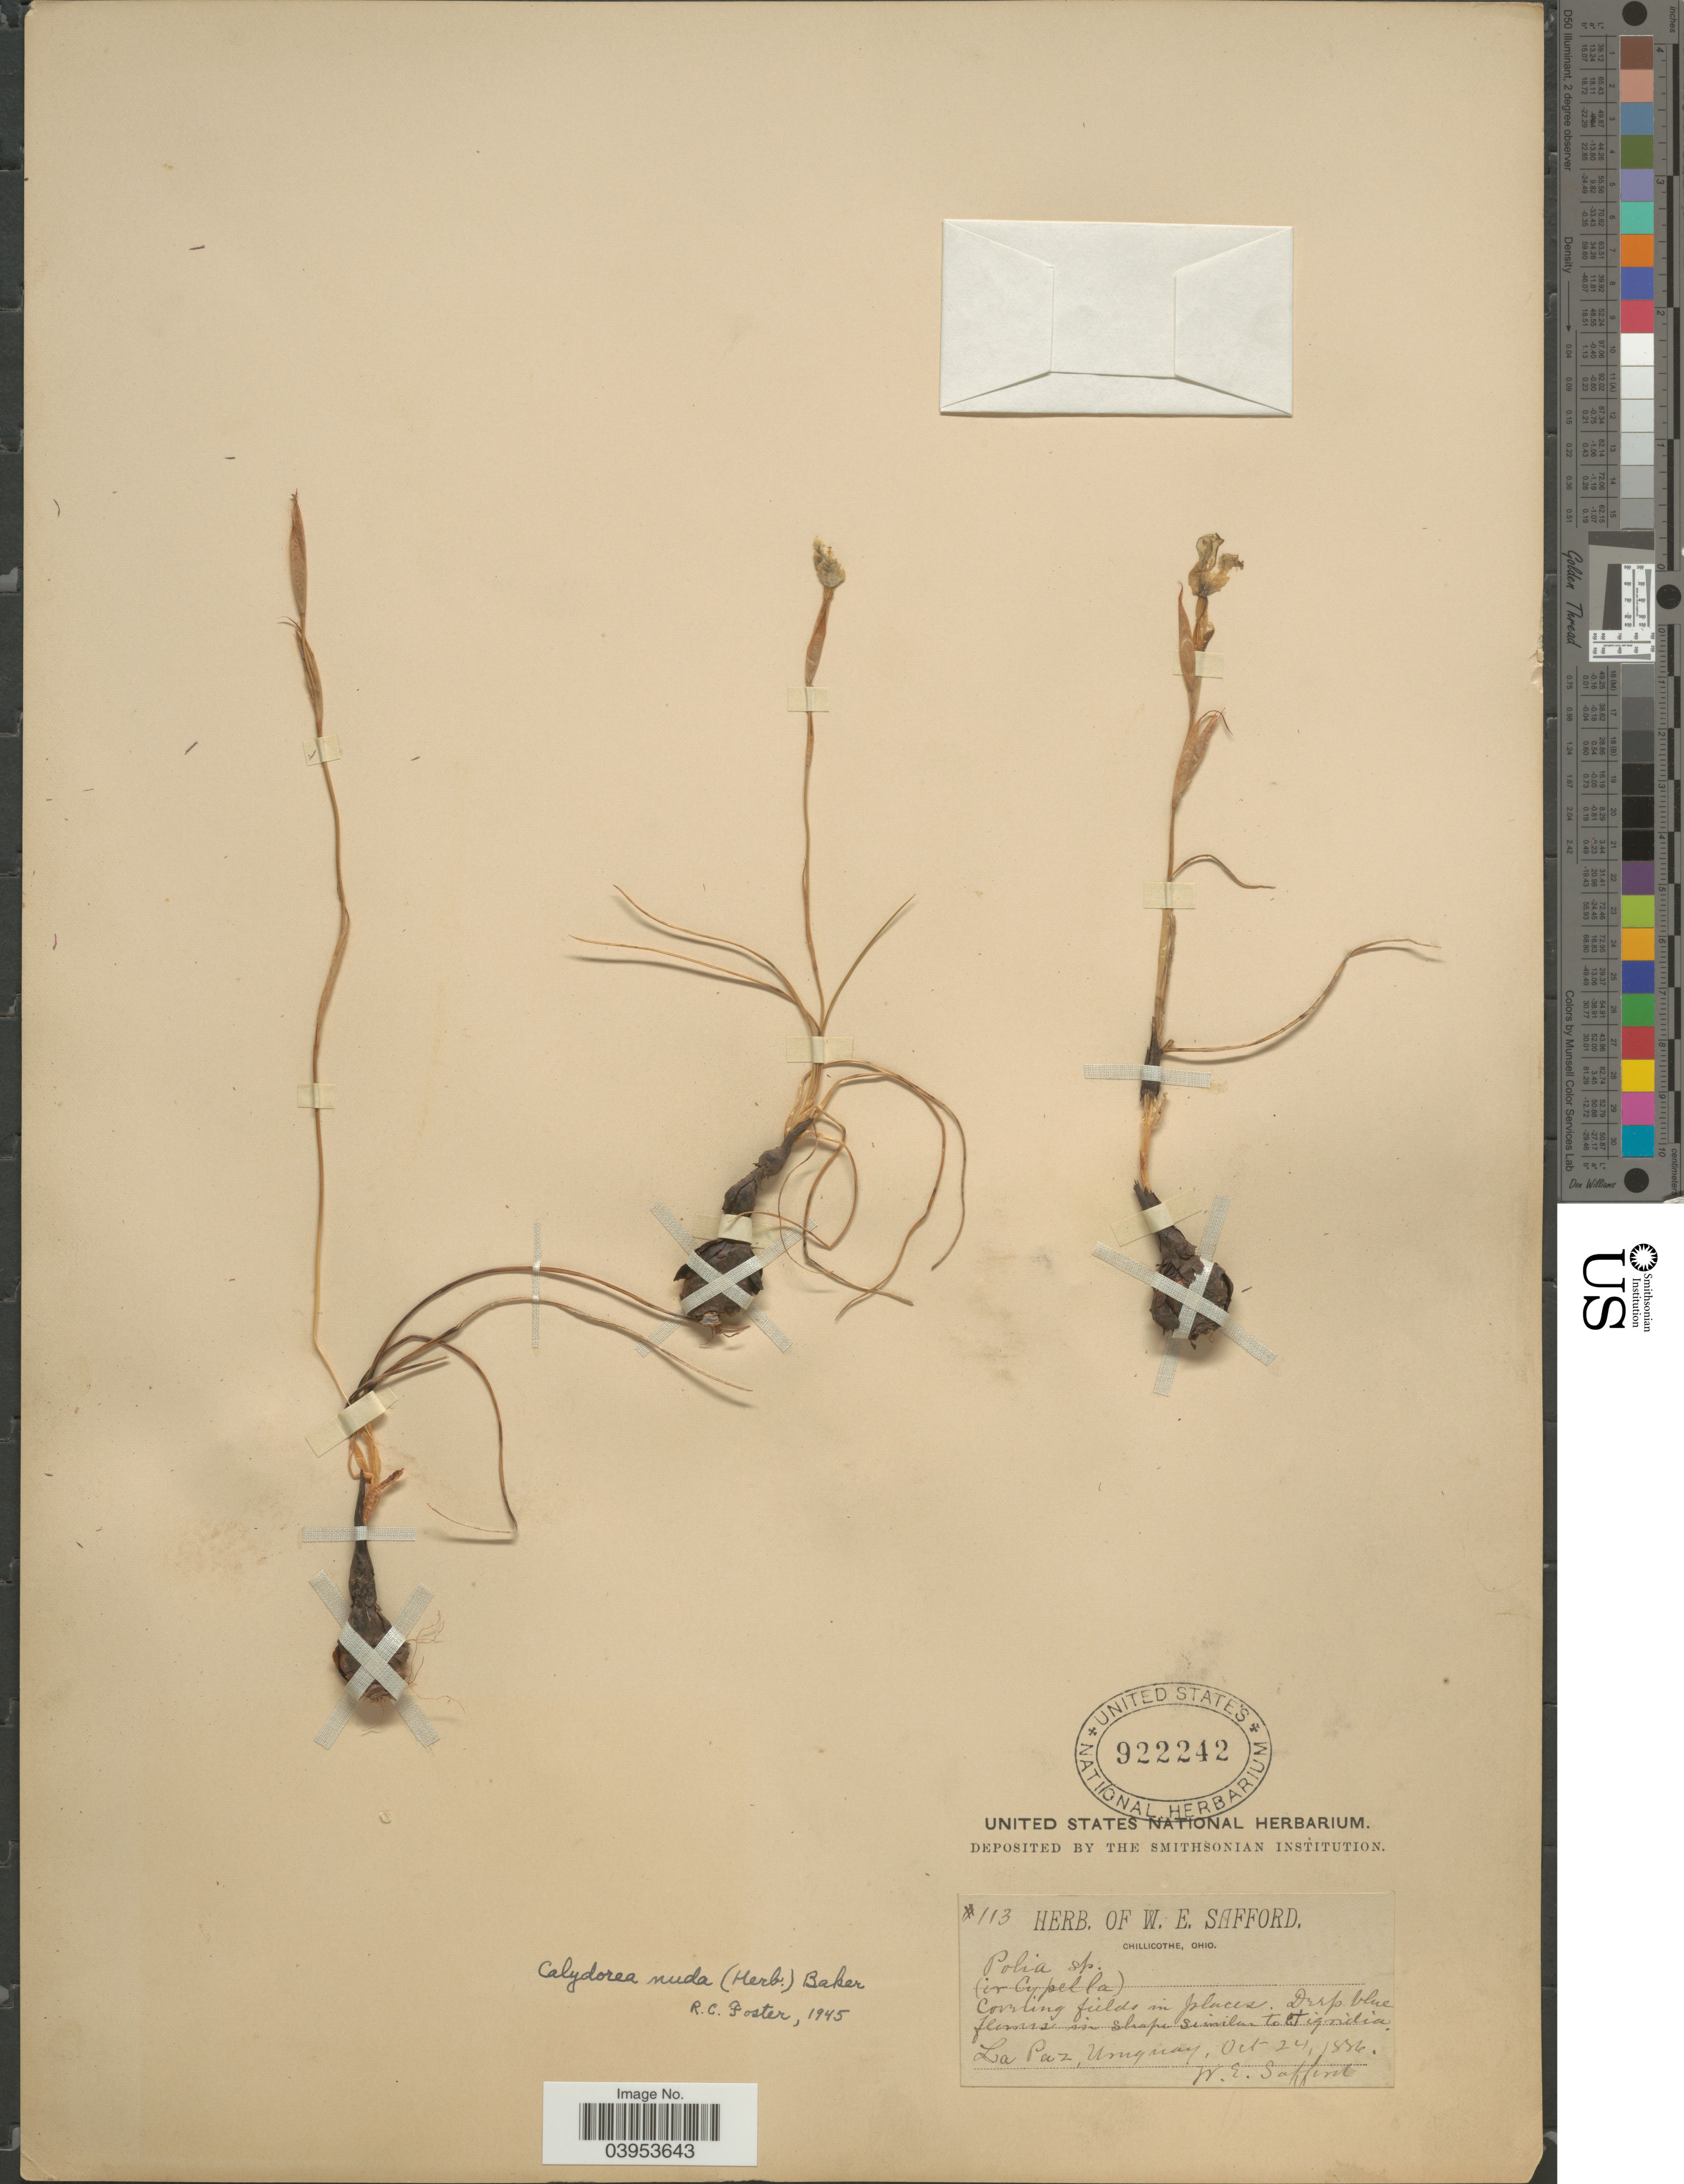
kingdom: Plantae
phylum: Tracheophyta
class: Liliopsida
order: Asparagales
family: Iridaceae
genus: Calydorea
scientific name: Calydorea nuda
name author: (Herb.) Baker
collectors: W. E. Safford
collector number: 113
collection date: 1886-10-24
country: Uruguay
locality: La Paz.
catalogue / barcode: US 922242